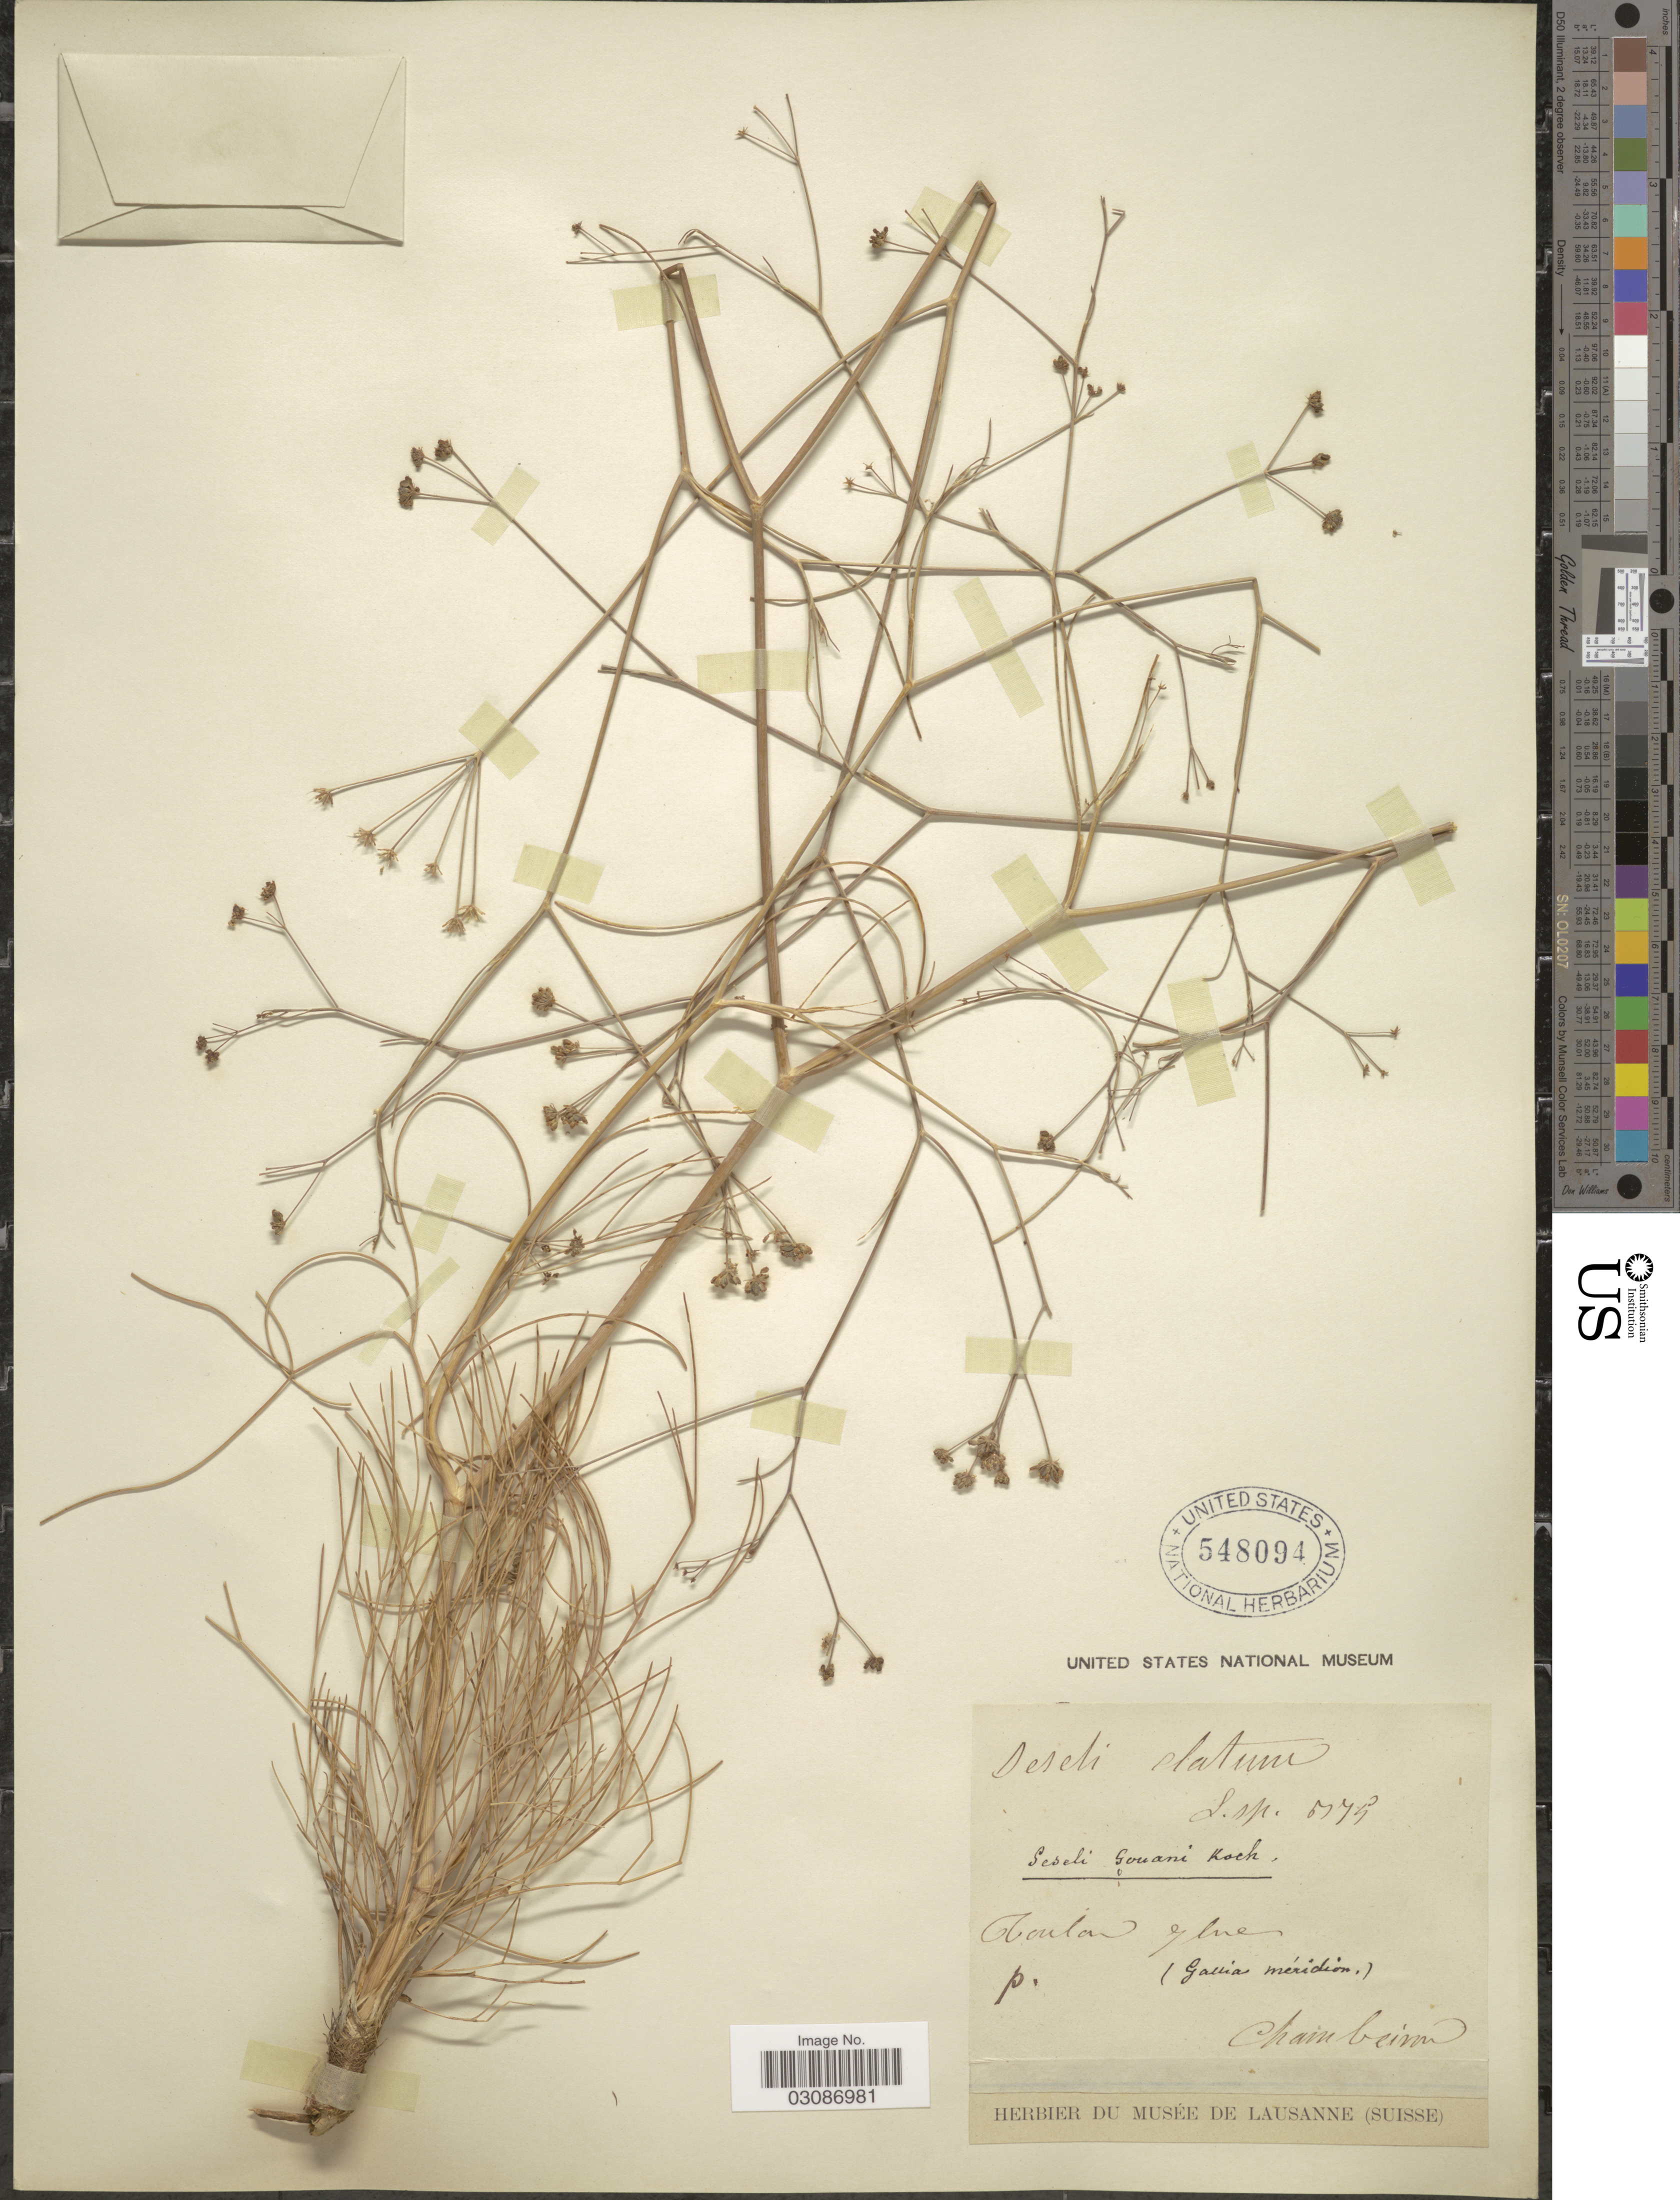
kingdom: Plantae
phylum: Tracheophyta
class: Magnoliopsida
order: Apiales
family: Apiaceae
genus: Seseli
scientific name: Seseli elatum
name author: L.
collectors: Chambeison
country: France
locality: Toulon. (gallia méridion.)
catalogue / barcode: US 548094